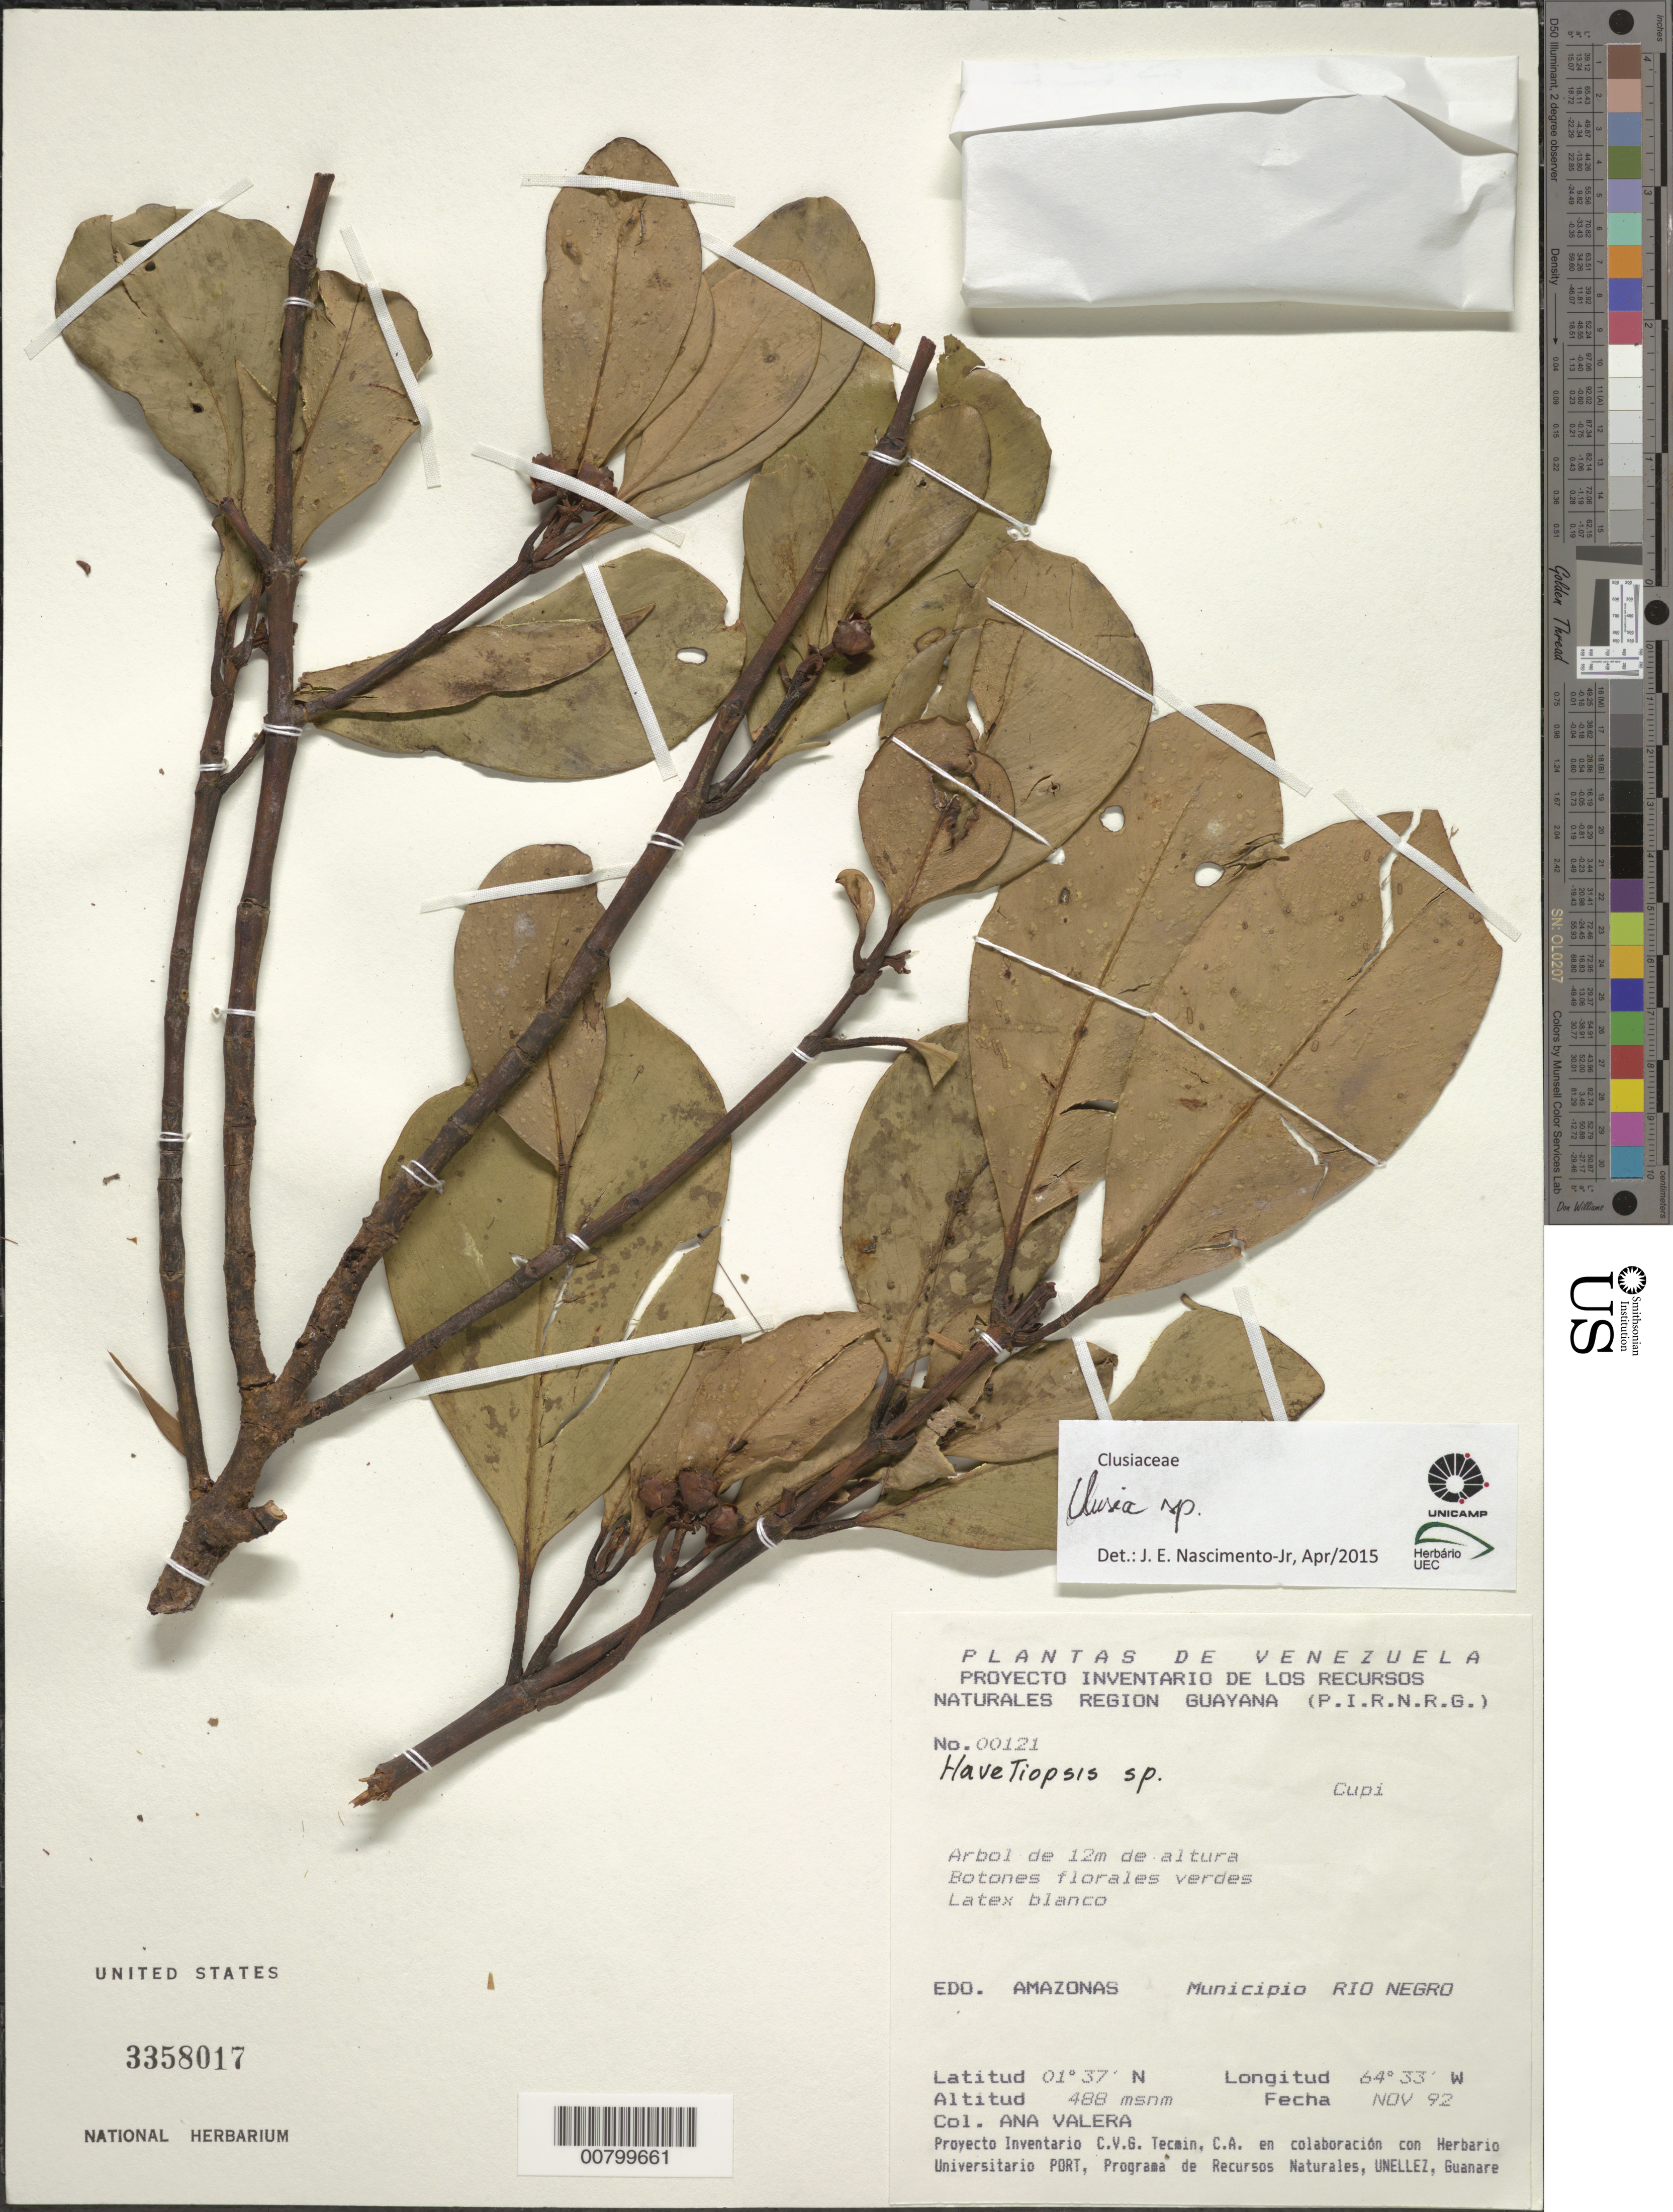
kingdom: Plantae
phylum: Tracheophyta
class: Magnoliopsida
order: Malpighiales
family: Clusiaceae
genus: Clusia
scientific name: Clusia sp.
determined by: Nascimento, Jose E., Jr.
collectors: A. Valera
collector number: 121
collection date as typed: Nov-92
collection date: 1992-11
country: Venezuela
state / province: Amazonas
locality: Mun. Río Negro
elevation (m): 488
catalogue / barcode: US 3358017